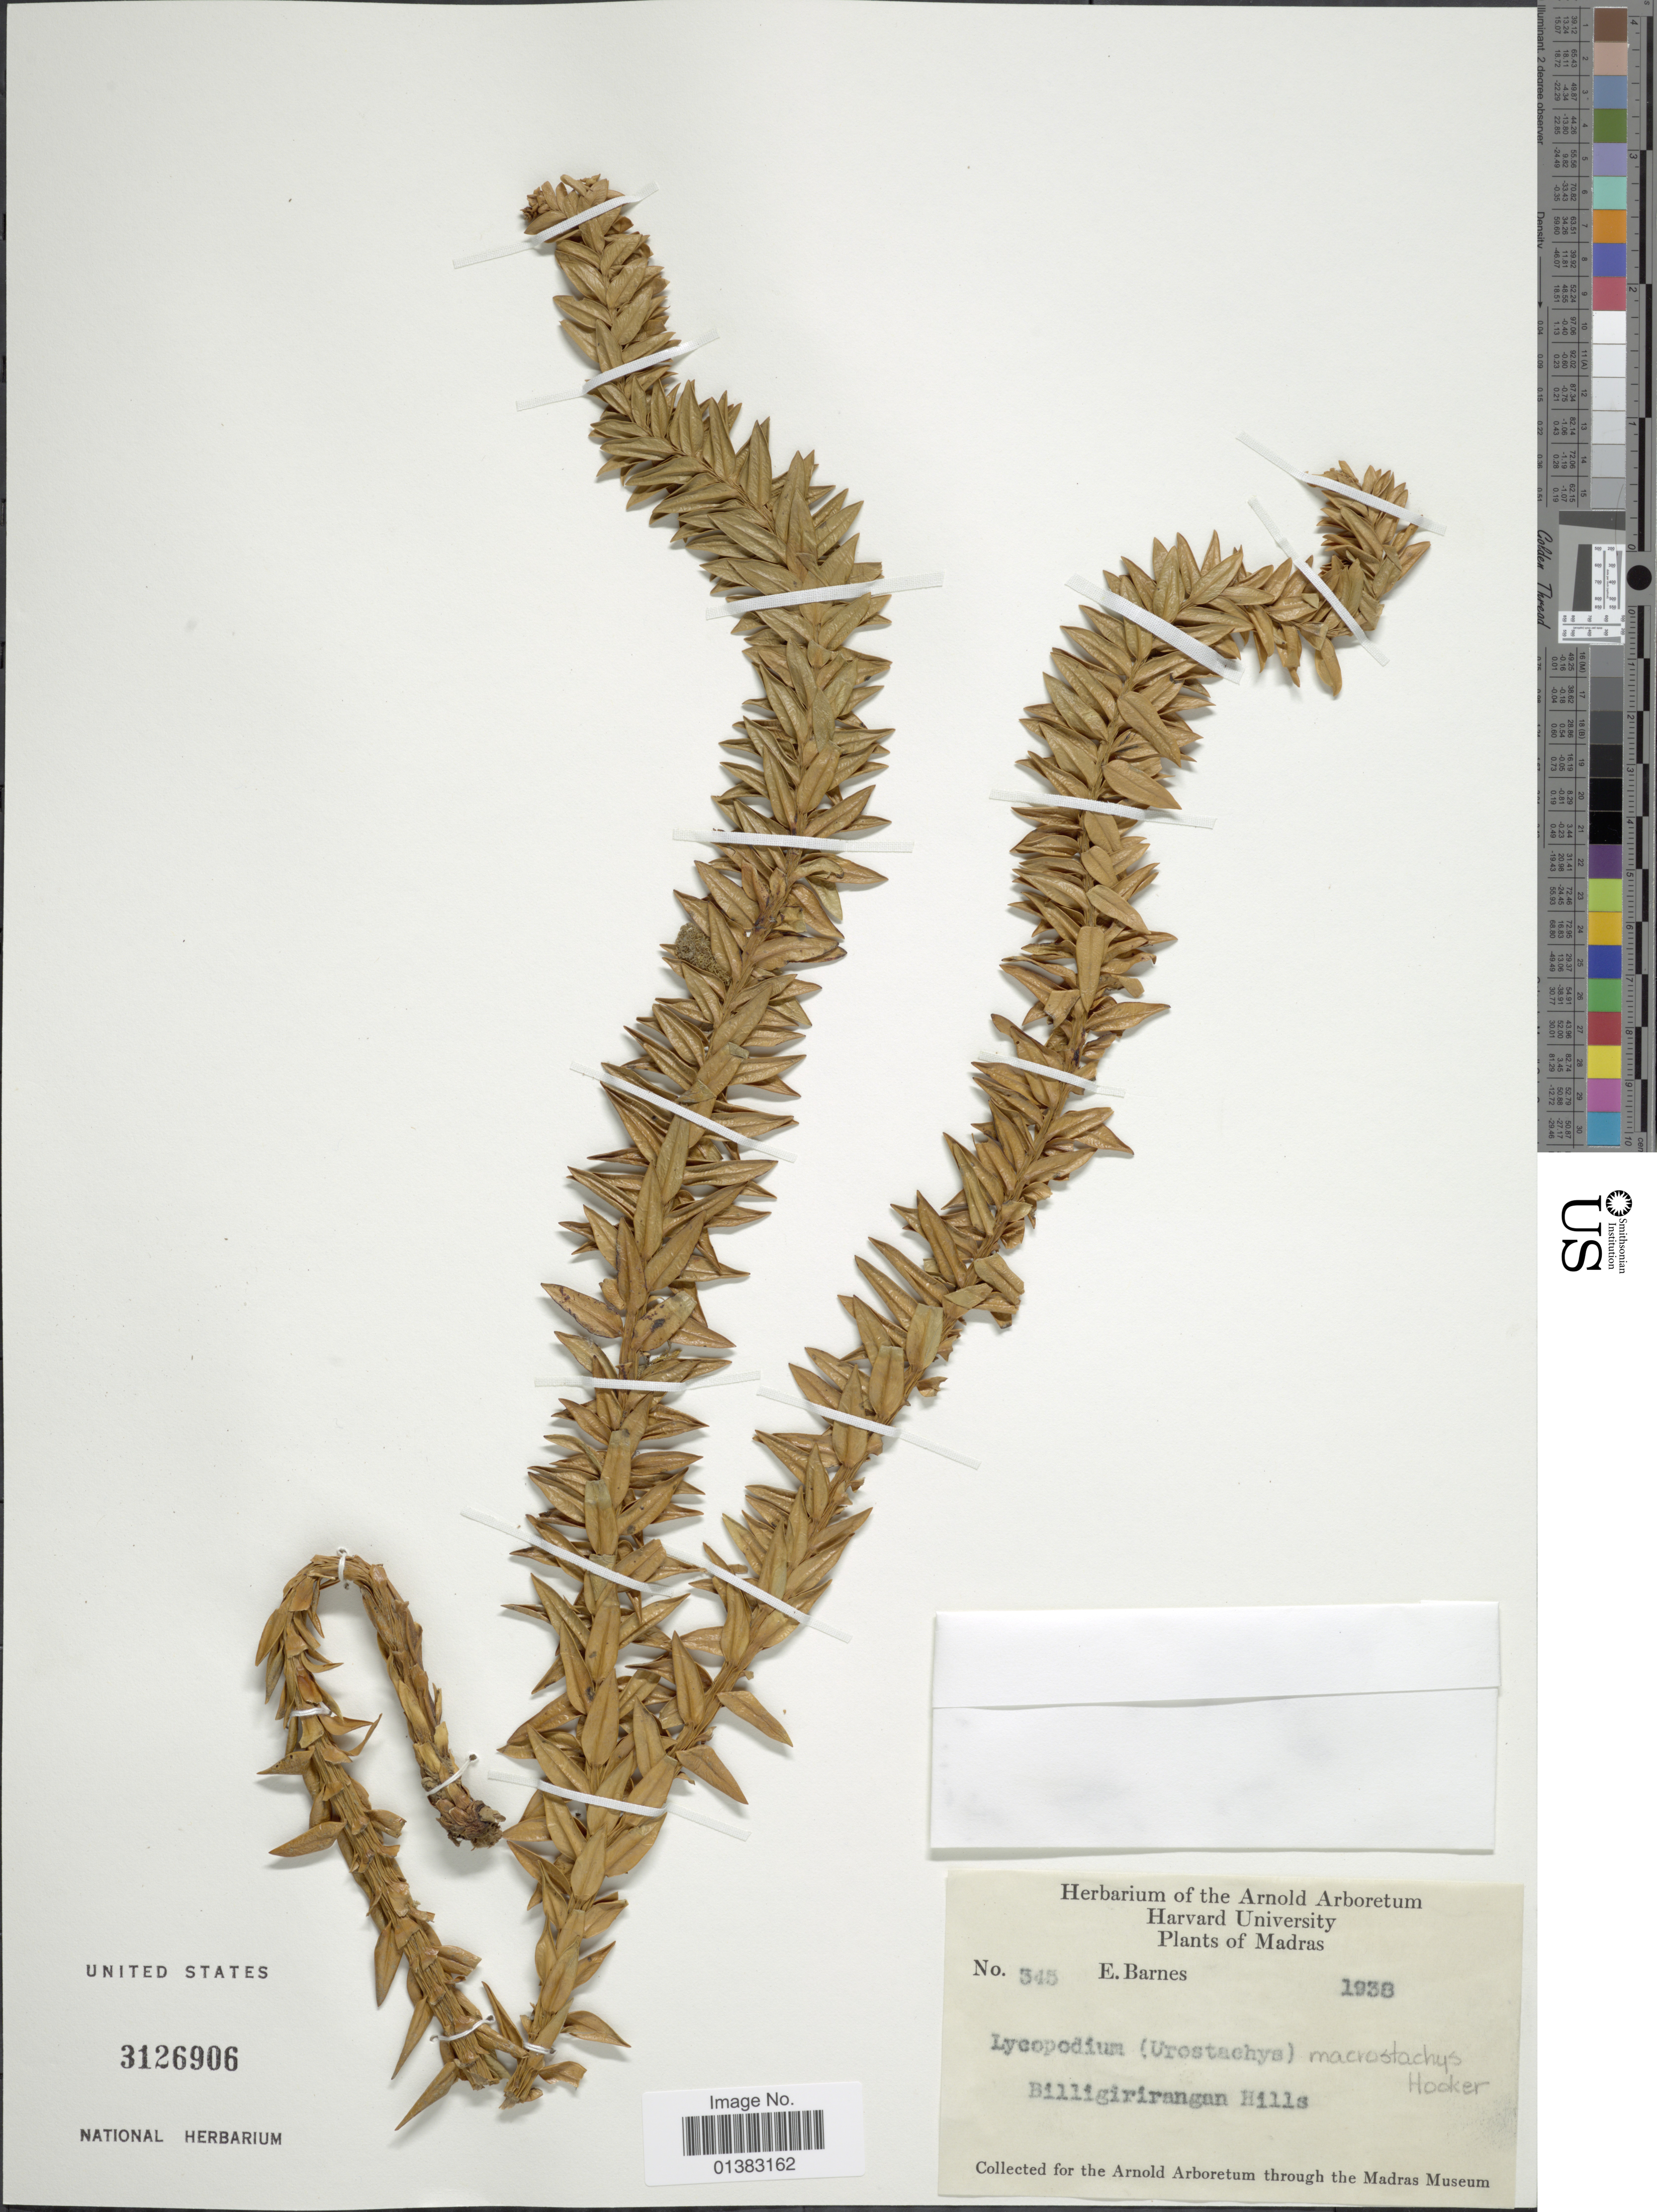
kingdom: Plantae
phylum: Tracheophyta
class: Lycopodiopsida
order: Lycopodiales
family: Lycopodiaceae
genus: Phlegmariurus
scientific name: Phlegmariurus phyllanthus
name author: (Hook. & Arn.) R.D. Dixit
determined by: Field, A. R.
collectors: E. Barnes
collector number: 345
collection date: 1938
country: India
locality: Madras, Billigirirangan Hills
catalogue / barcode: US 3126906